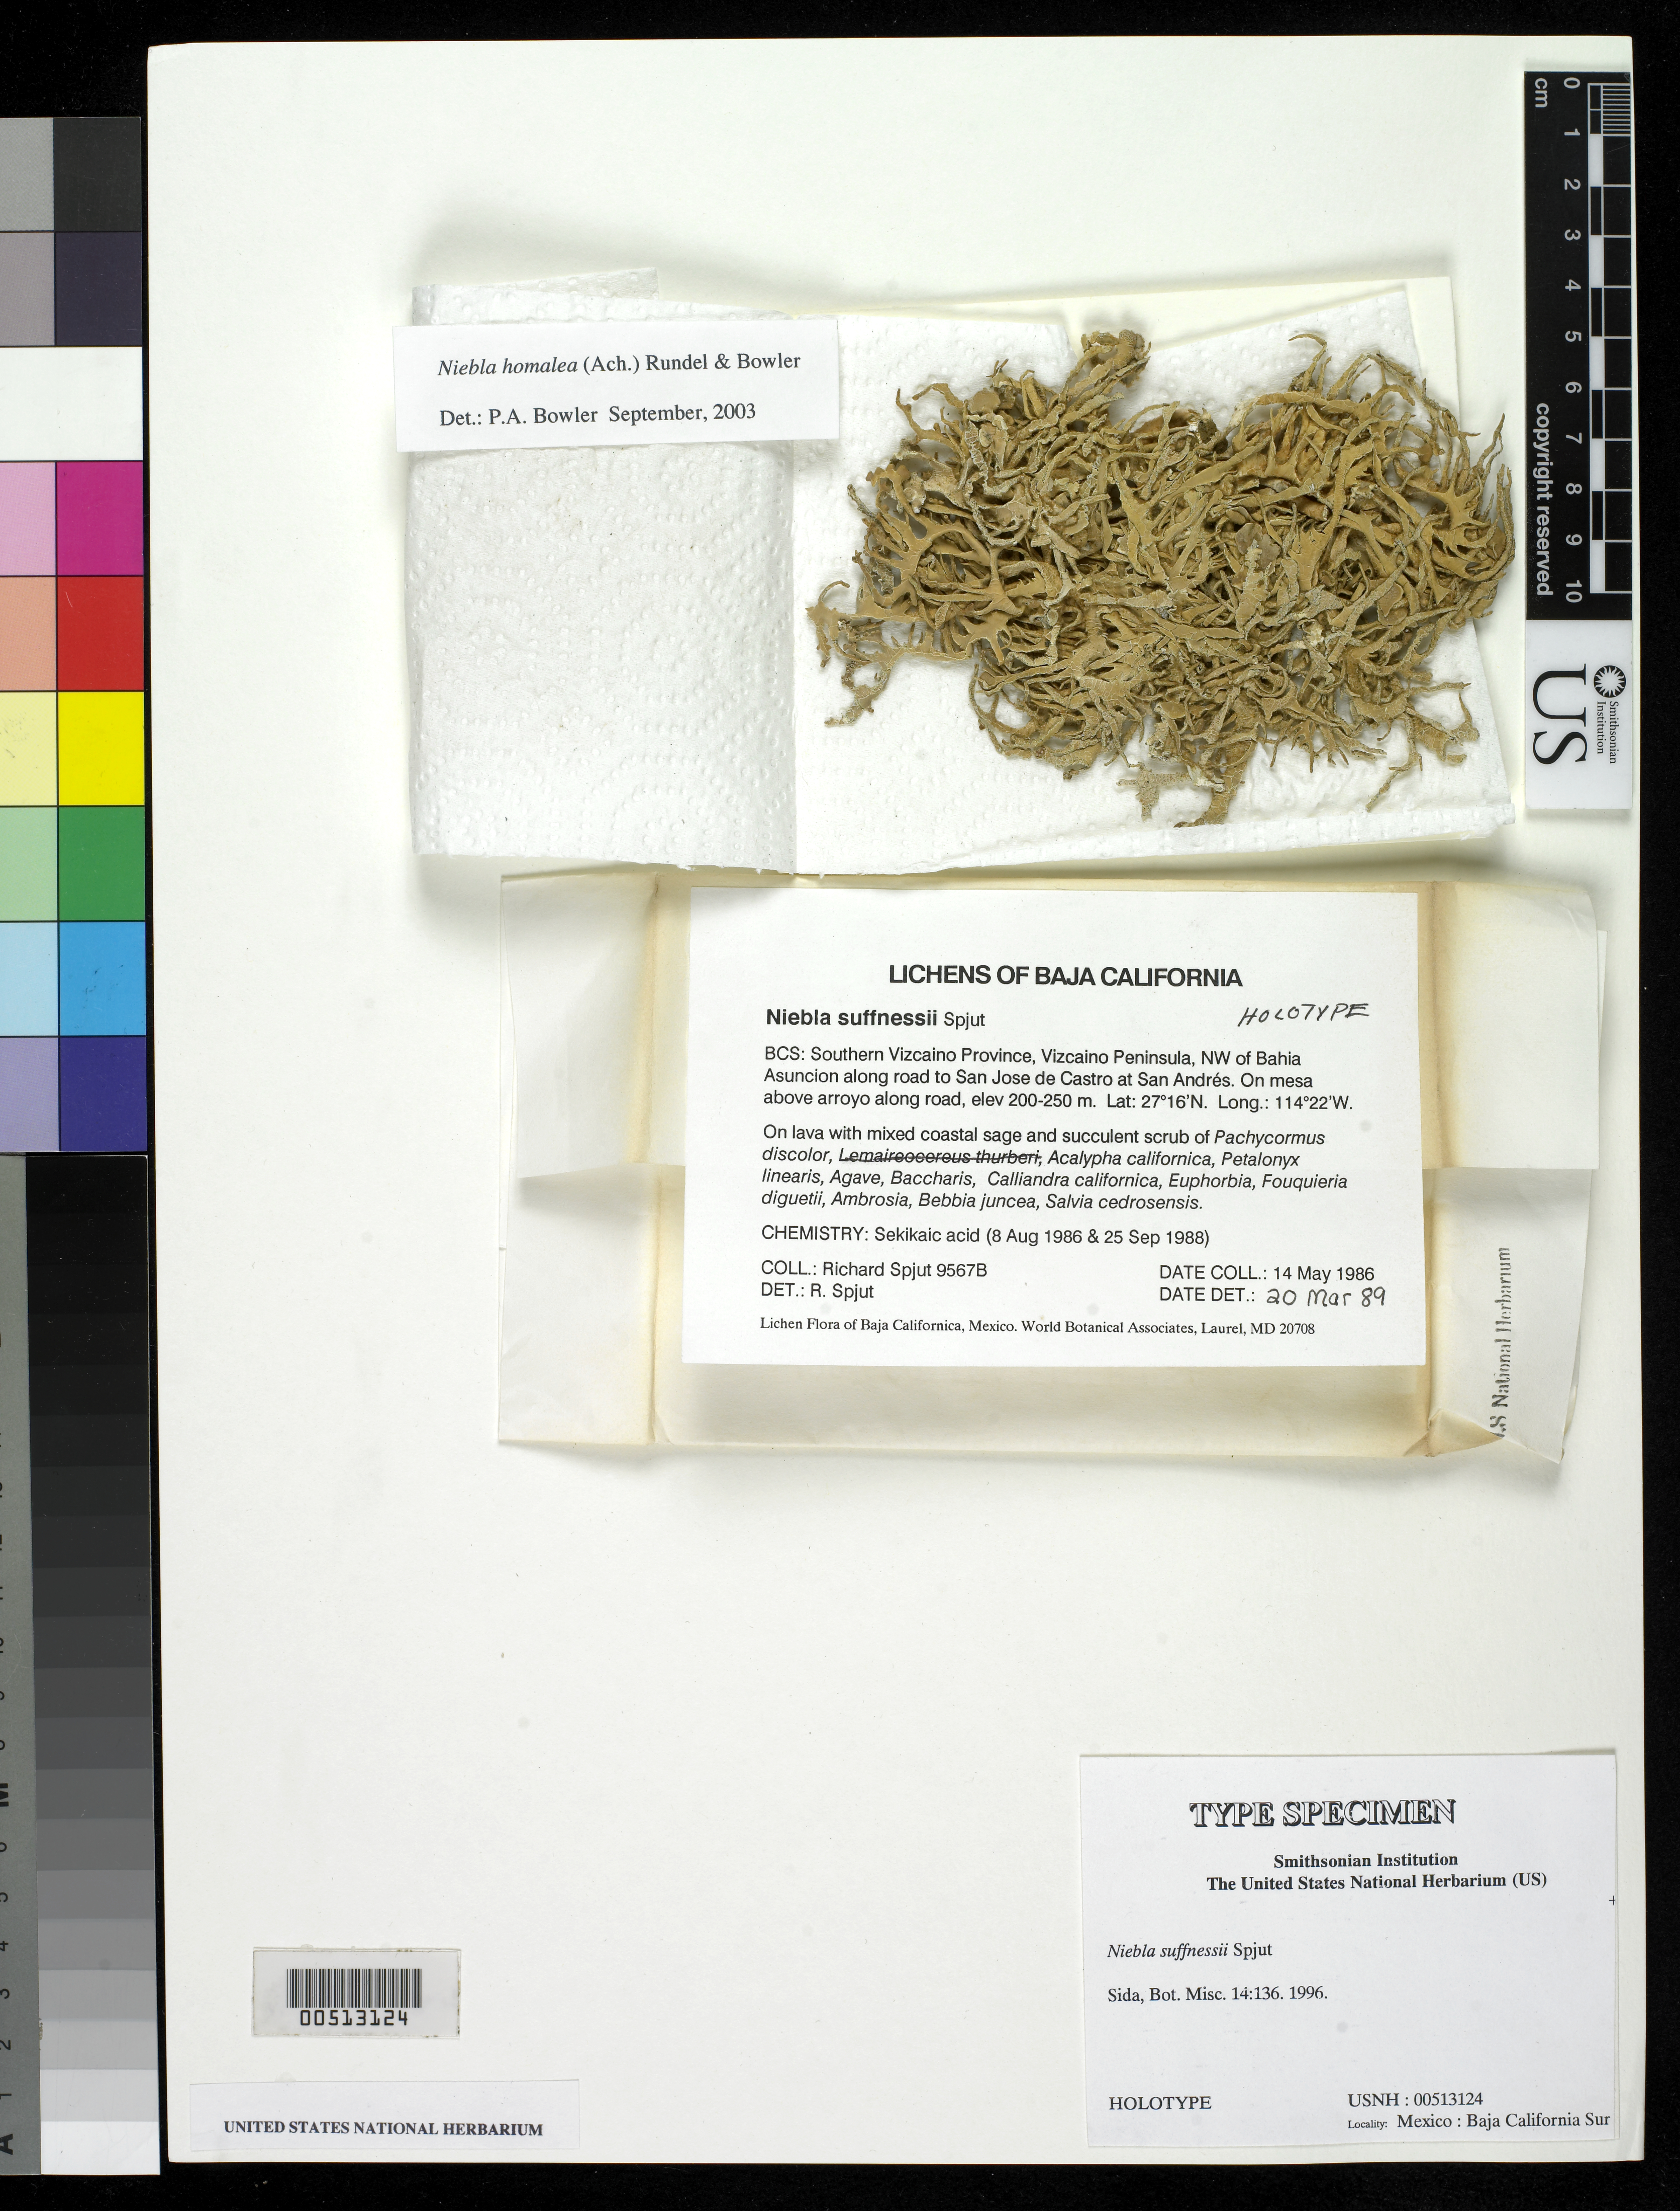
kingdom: Fungi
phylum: Ascomycota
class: Lecanoromycetes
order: Lecanorales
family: Ramalinaceae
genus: Niebla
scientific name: Niebla suffnessii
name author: Spjut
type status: Holotype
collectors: R. Spjut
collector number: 9567b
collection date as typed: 14 May 1986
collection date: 1986-05-14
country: Mexico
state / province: Baja California Sur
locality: Southern Vizcaino province, Vizcaino Peninsula, NW of Bahia Asuncion along road to San Jose de Castro at San Andres.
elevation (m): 200